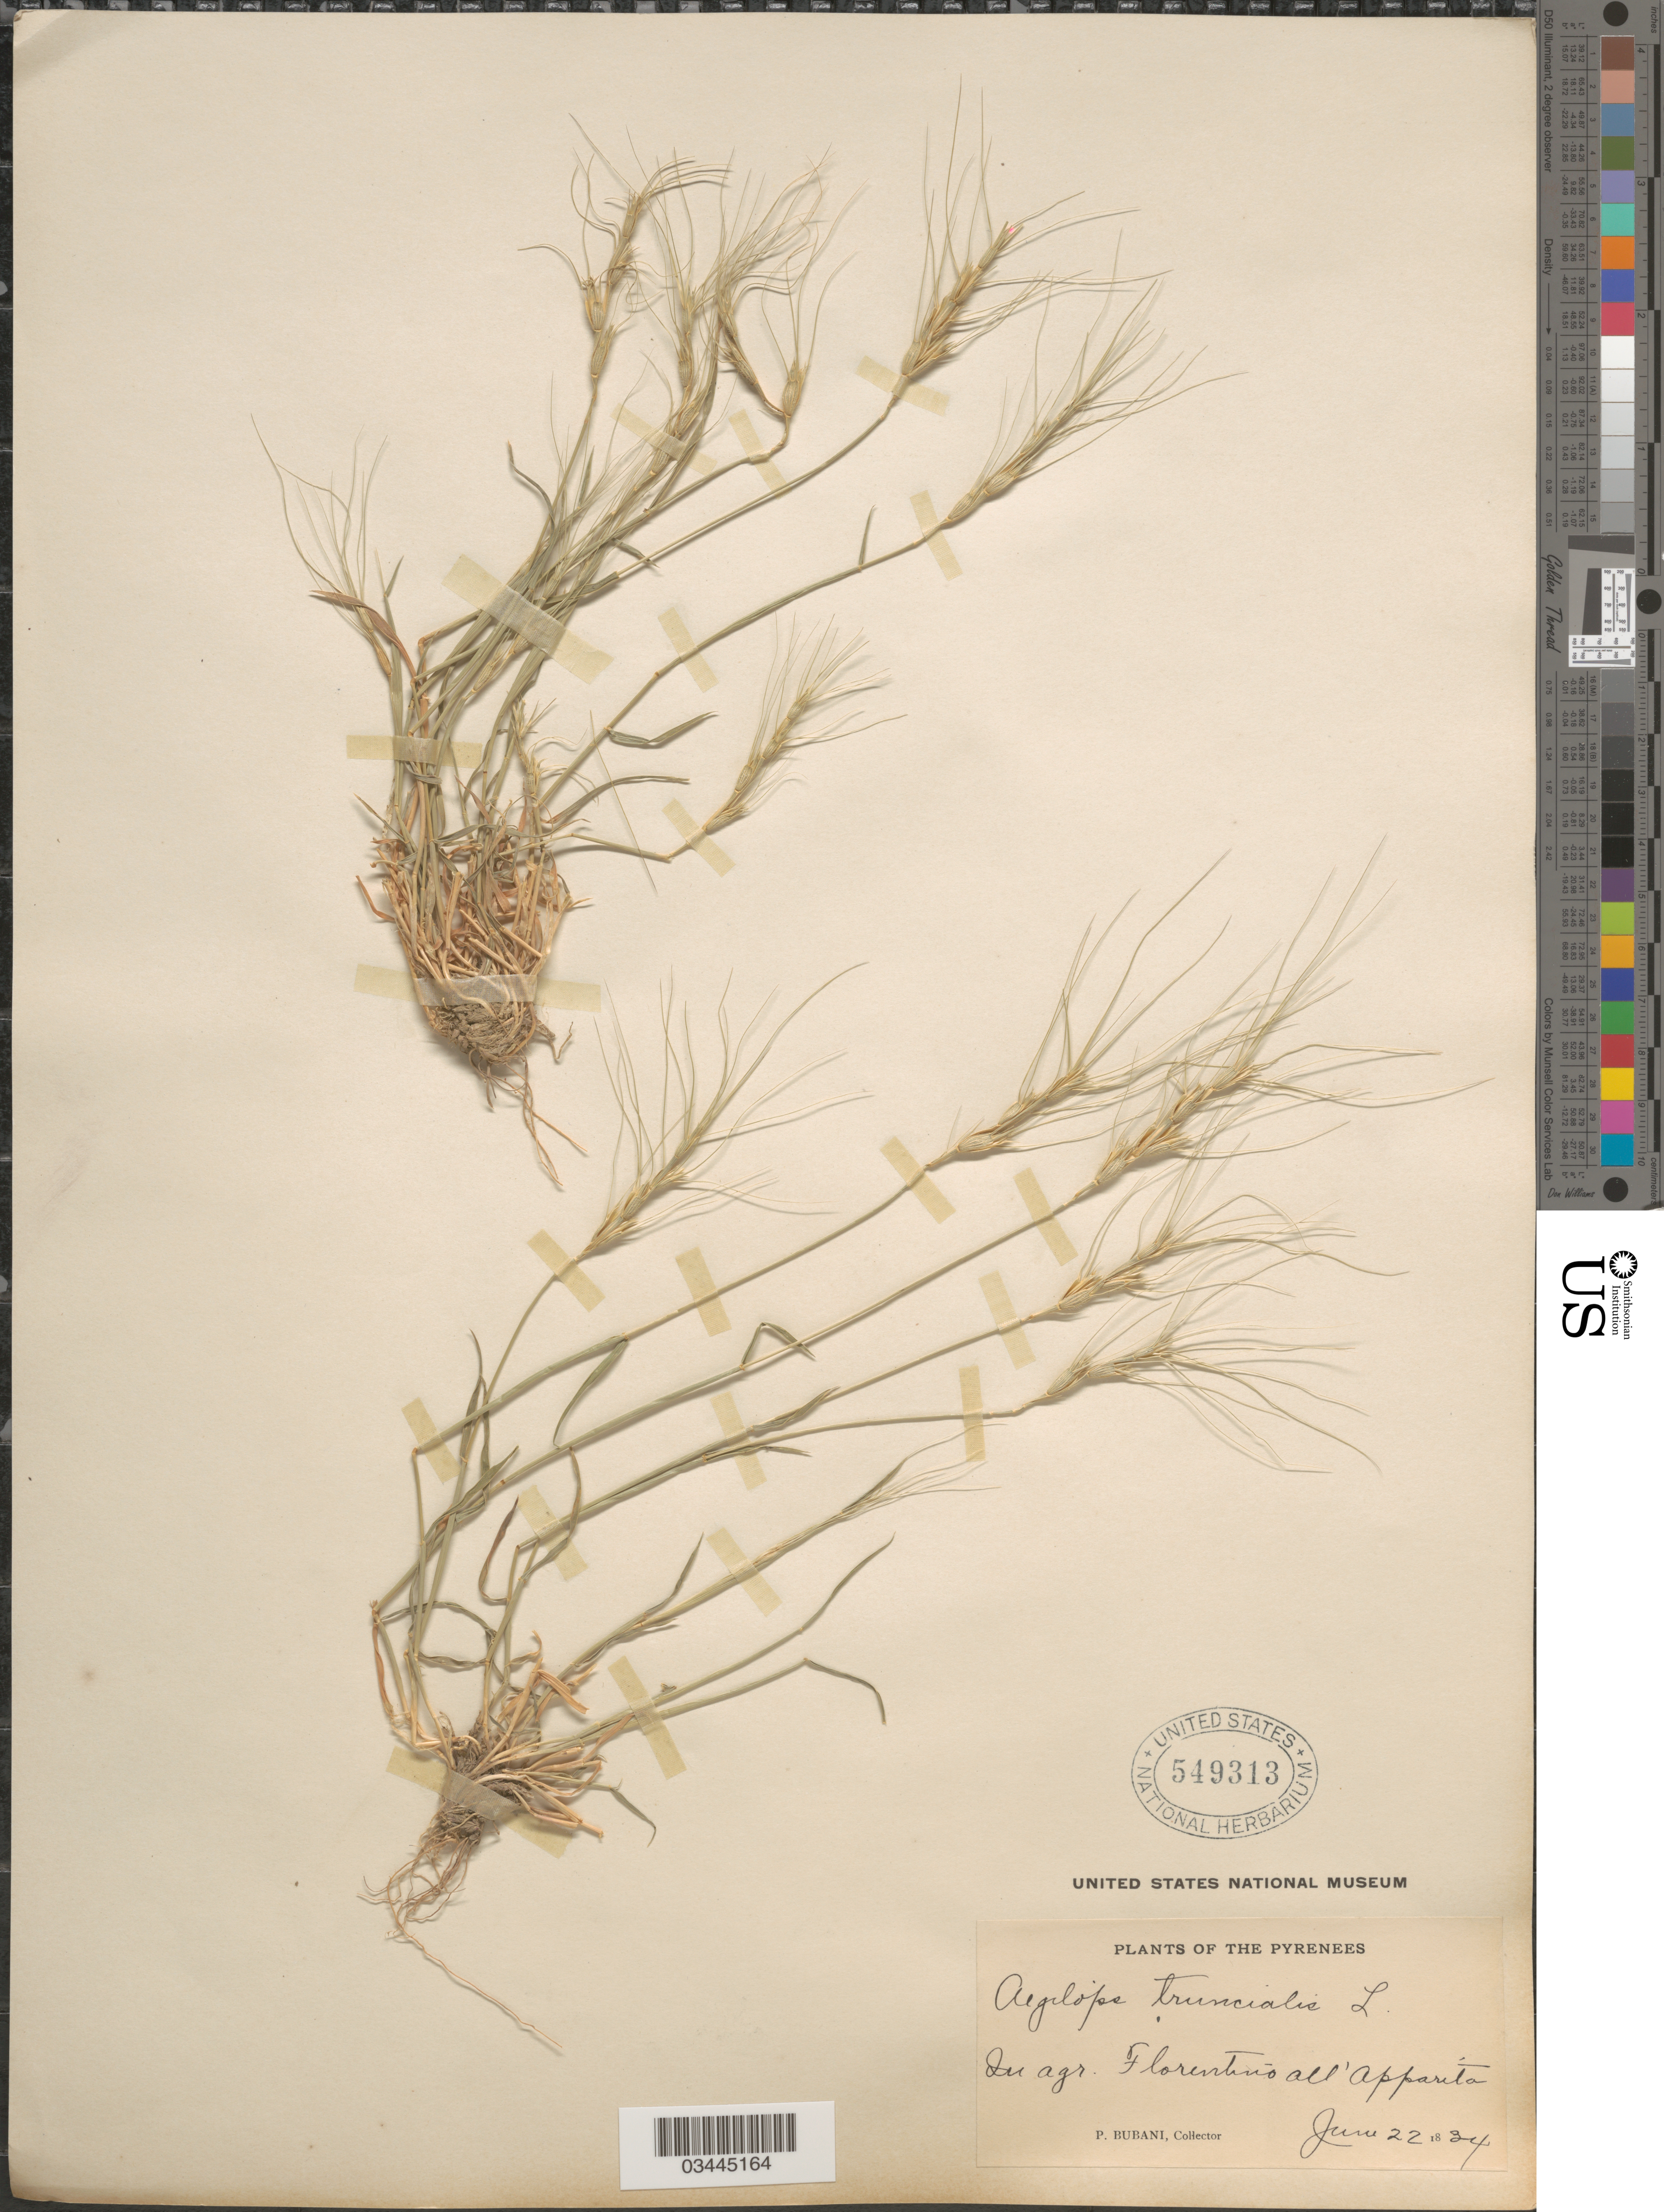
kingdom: Plantae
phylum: Tracheophyta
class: Liliopsida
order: Poales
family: Poaceae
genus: Aegilops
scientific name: Aegilops triuncialis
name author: L.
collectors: P. Bubani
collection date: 1834-06-22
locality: The Pyrenees. In agr. Florentino all'Apparita.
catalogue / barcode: US 549313